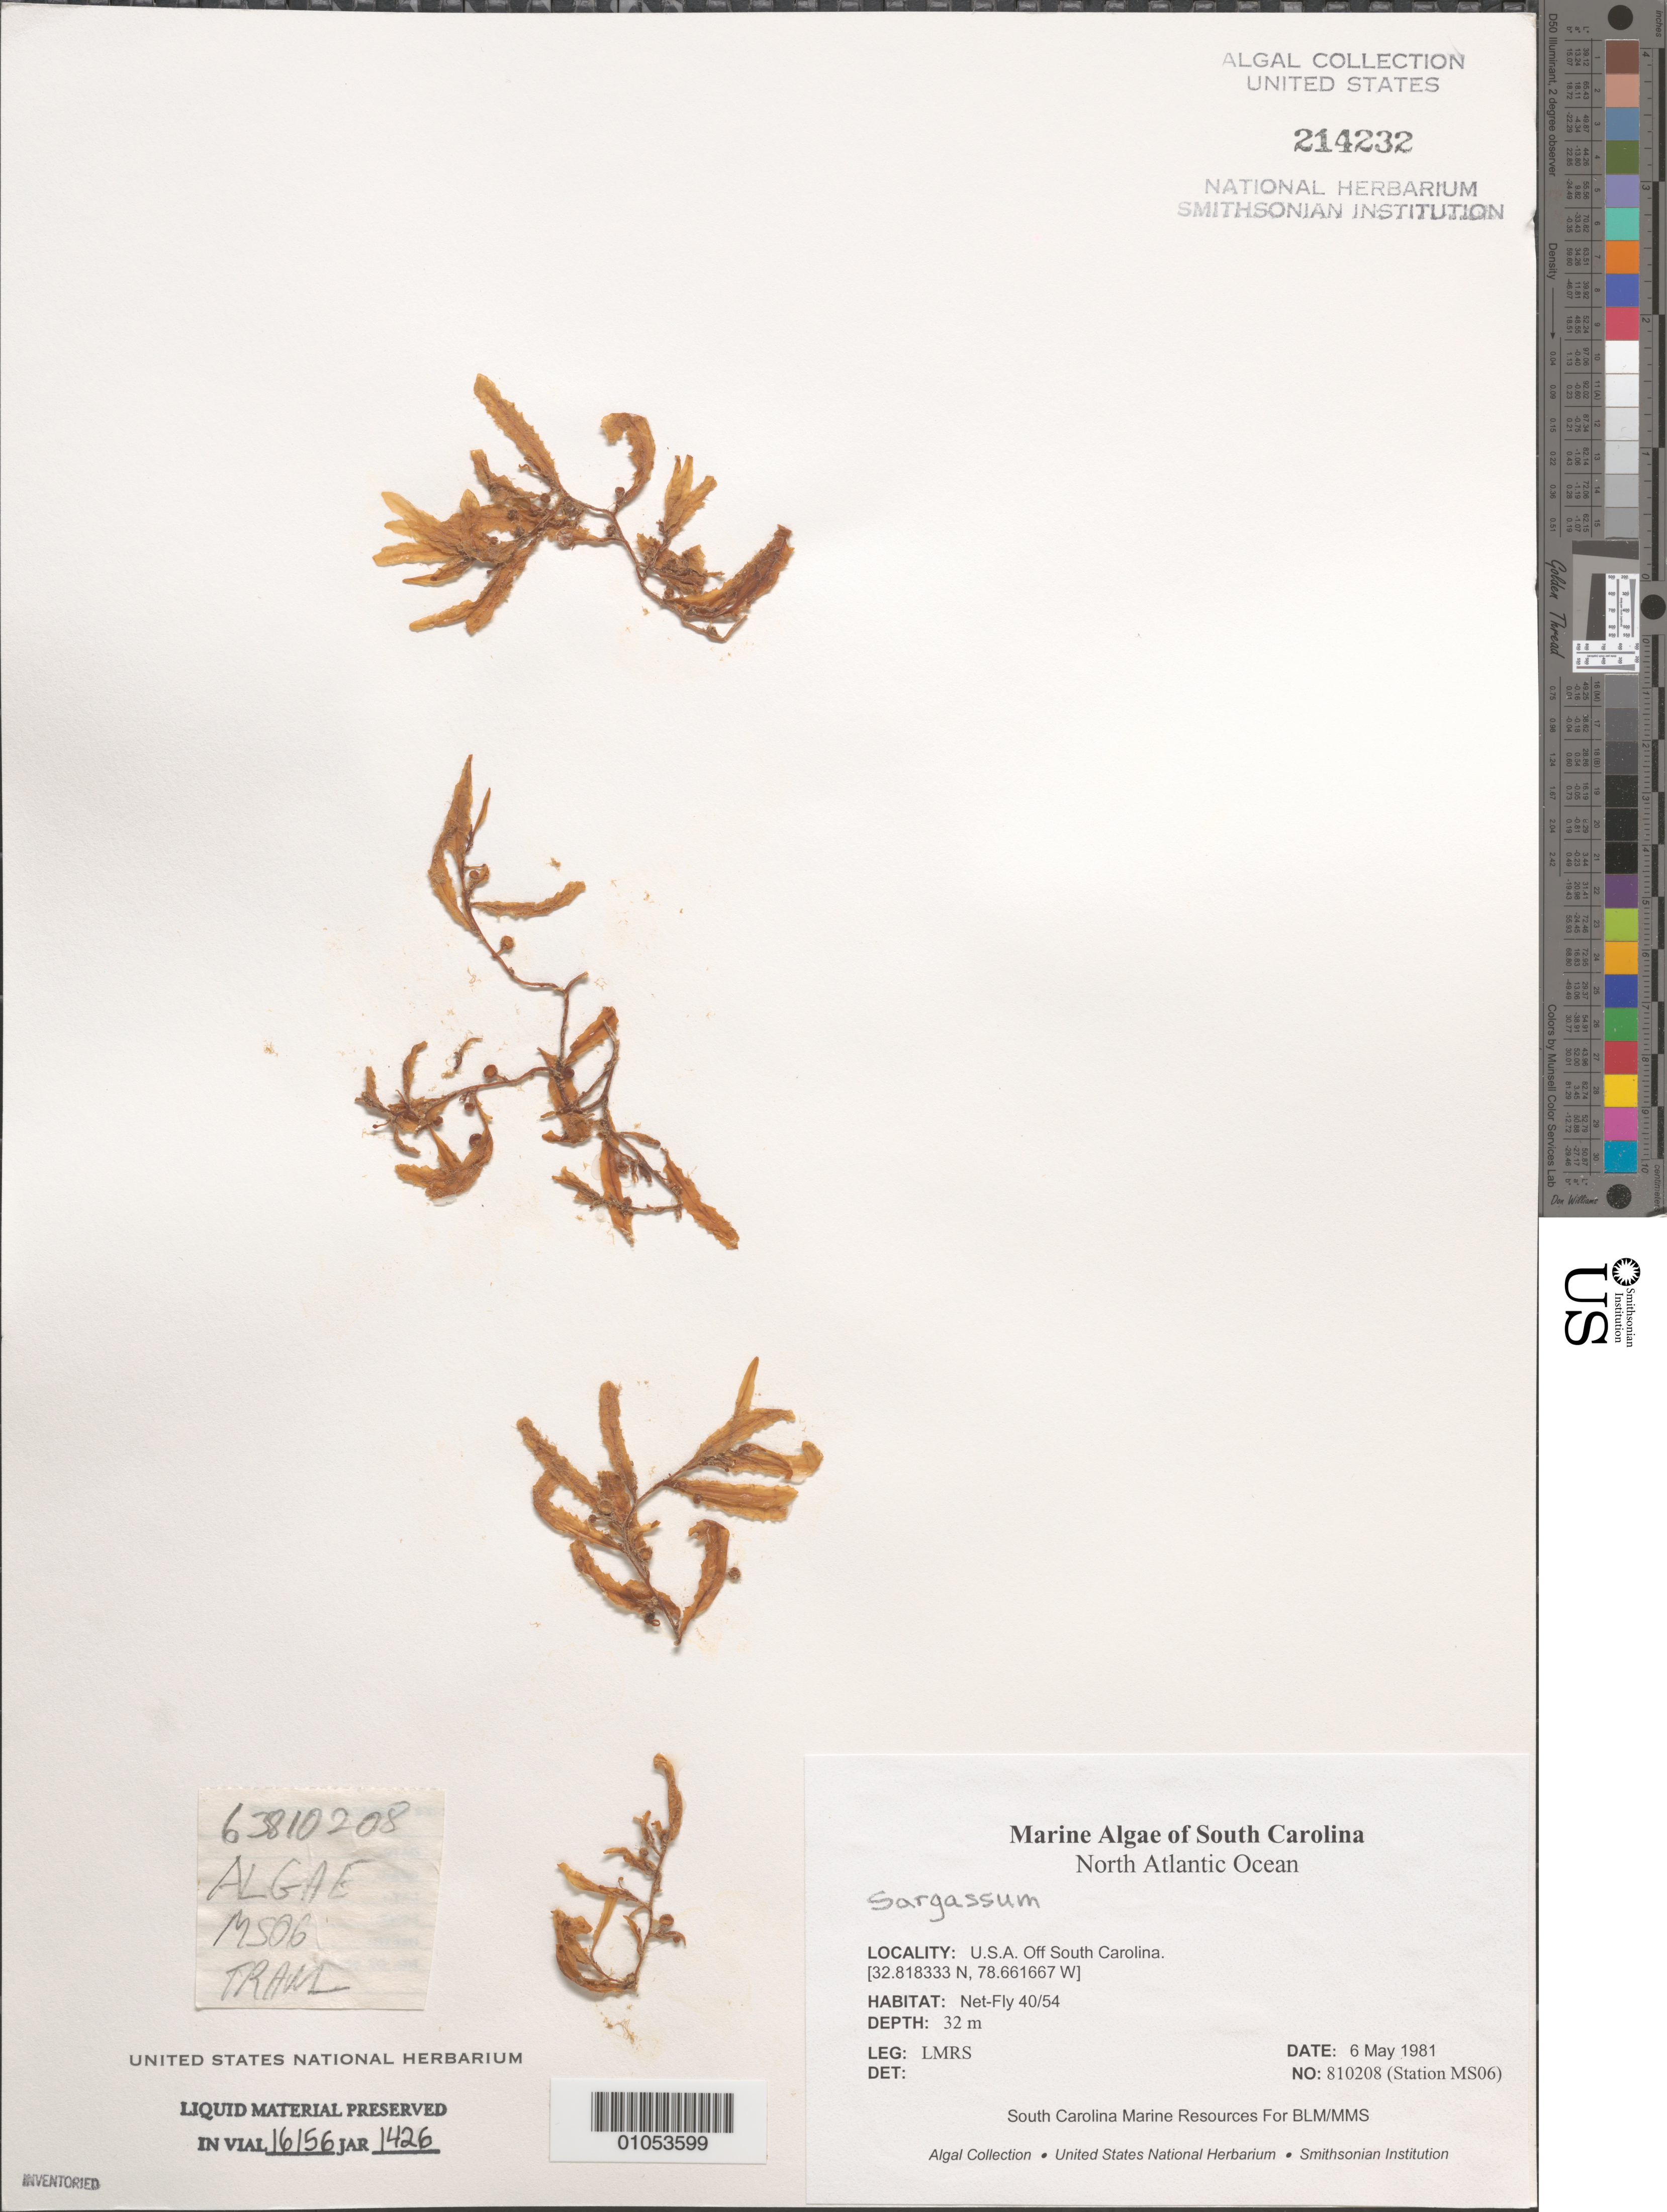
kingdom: Chromista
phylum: Ochrophyta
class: Phaeophyceae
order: Fucales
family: Sargassaceae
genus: Sargassum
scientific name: Sargassum sp.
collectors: LMRS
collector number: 810208 (Station MS06)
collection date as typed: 06 May 1981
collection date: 1981-05-06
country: United States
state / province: South Carolina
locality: North Atlantic Ocean off South Carolina coast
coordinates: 32.818333 N, 78.661667 W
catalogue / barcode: US 214232